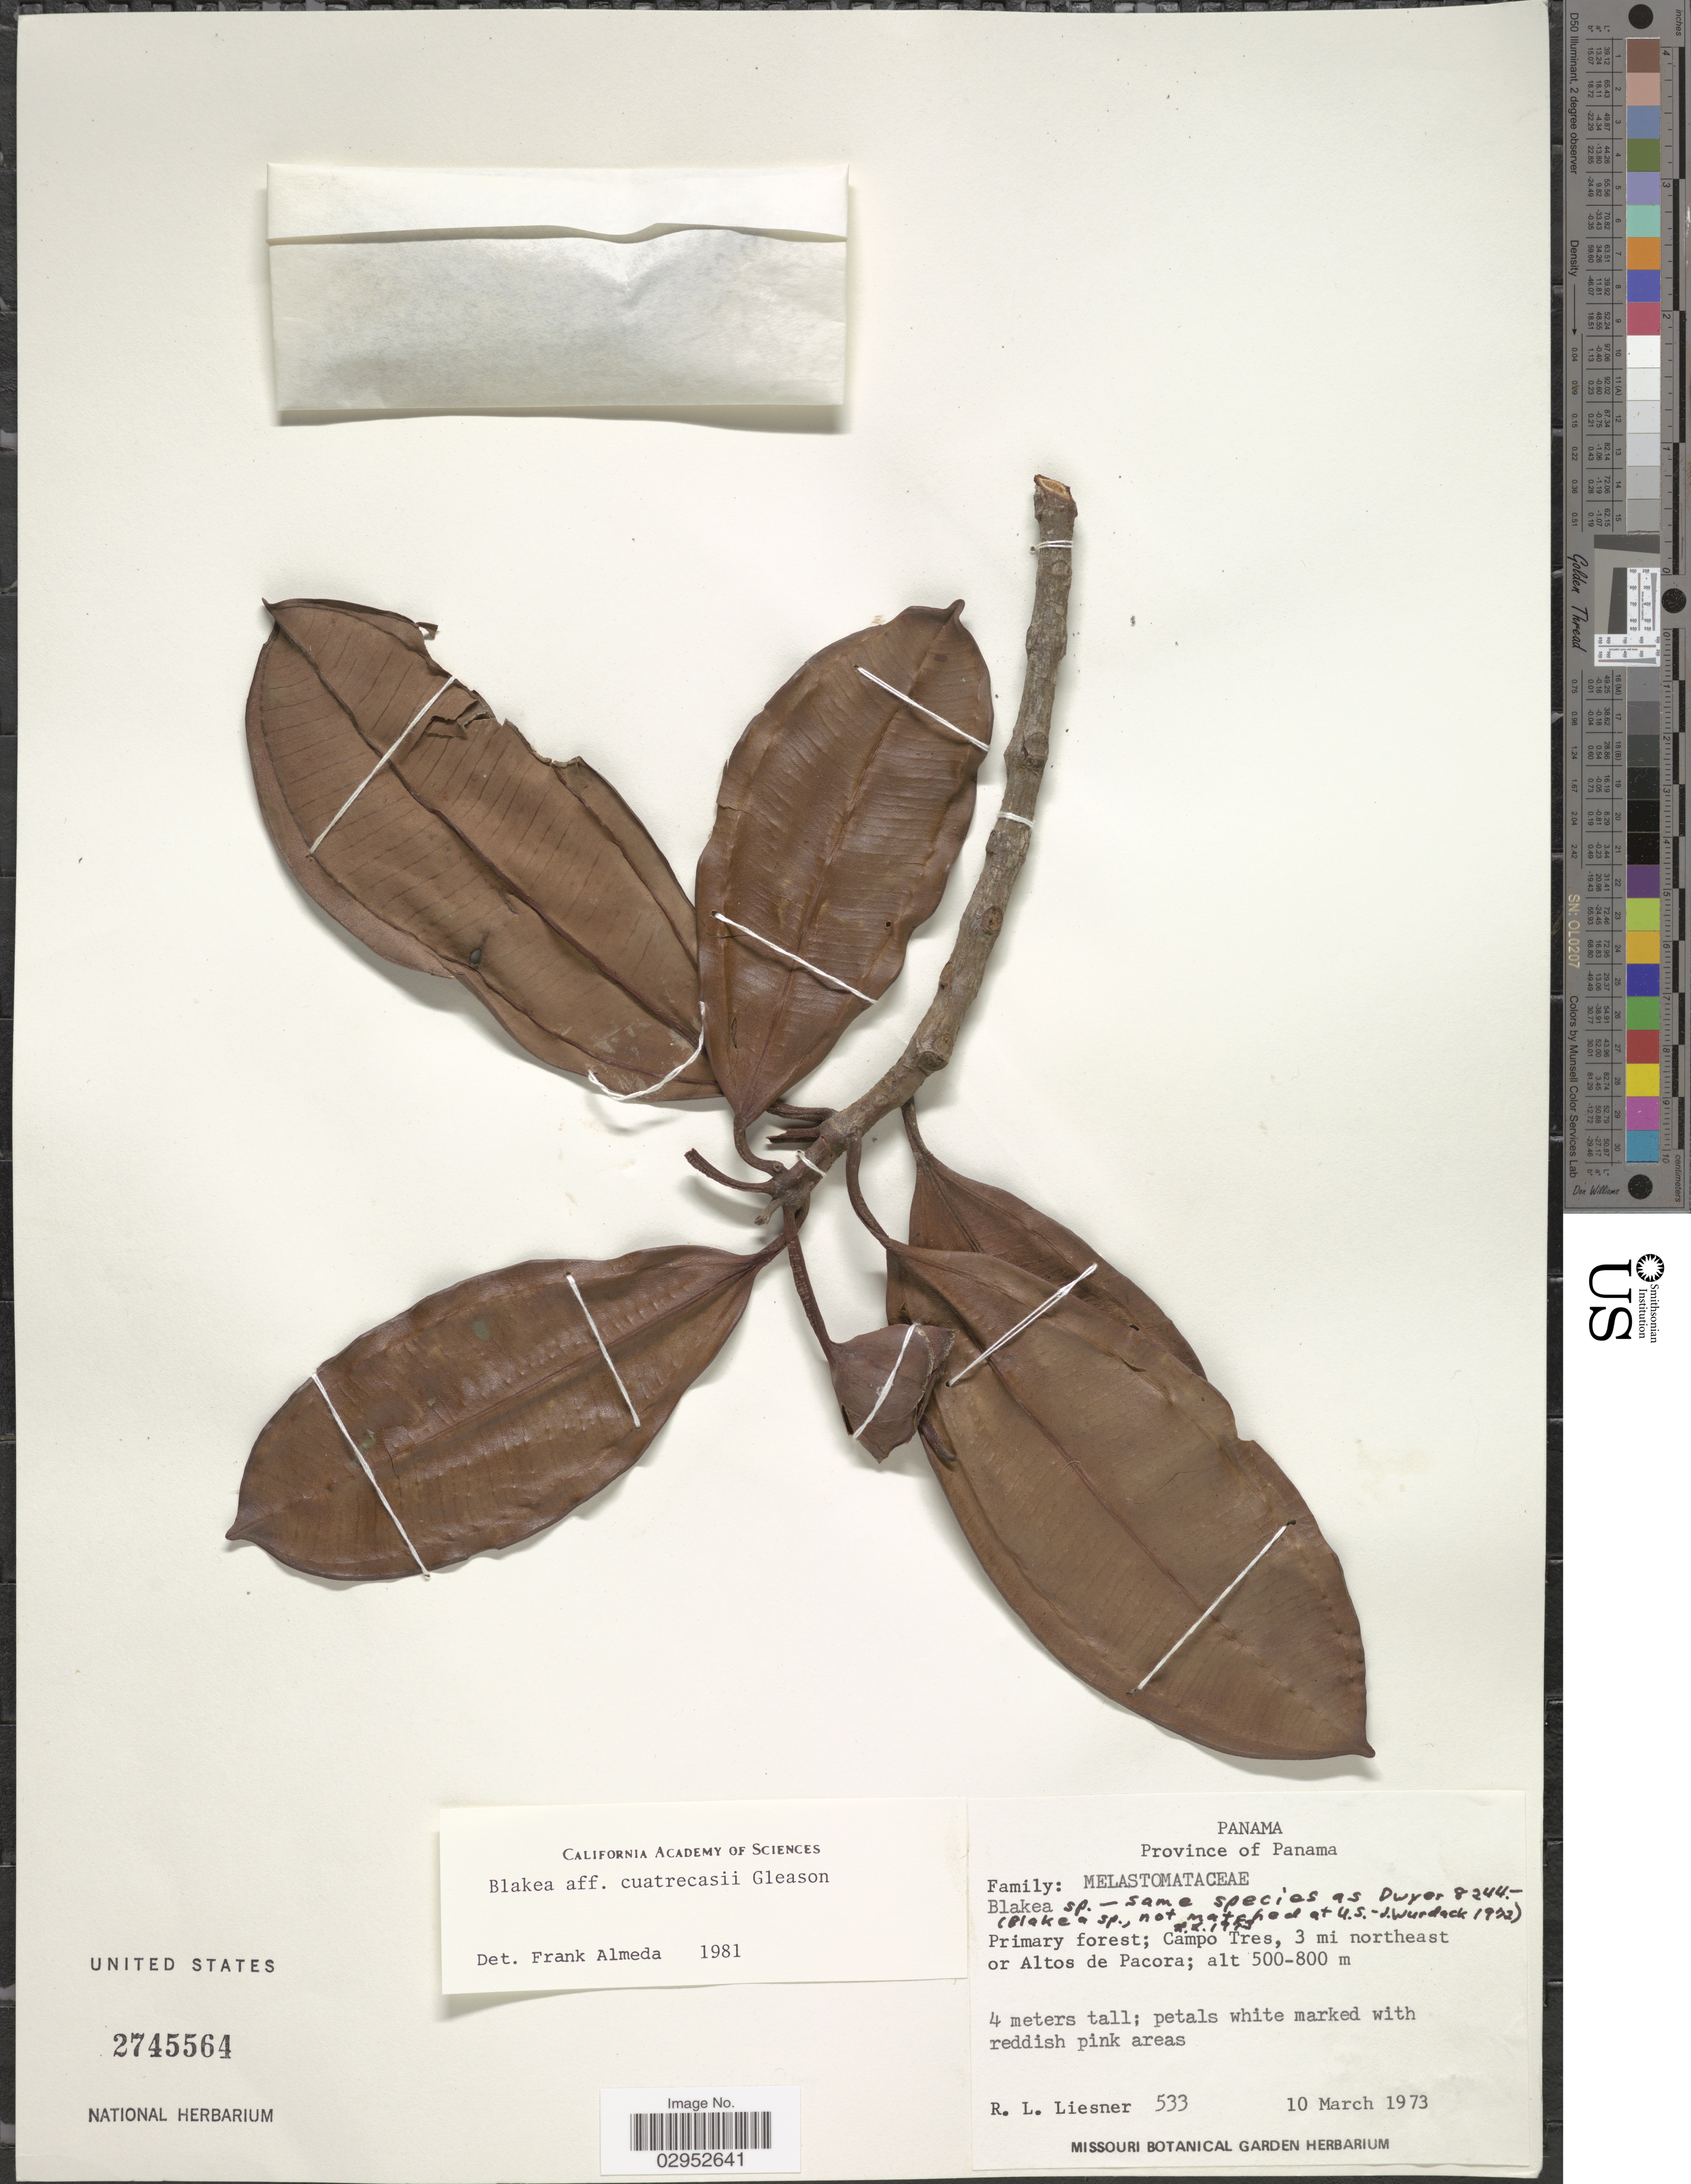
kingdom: Plantae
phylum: Tracheophyta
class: Magnoliopsida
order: Myrtales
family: Melastomataceae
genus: Blakea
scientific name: Blakea cuatrecasii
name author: Gleason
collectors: R. L. Liesner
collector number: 533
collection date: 1973-03-10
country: Panama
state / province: Panamá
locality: Camp Tres, 4 mi northeast or Altos de Pacora.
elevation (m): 500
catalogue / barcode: US 2745564